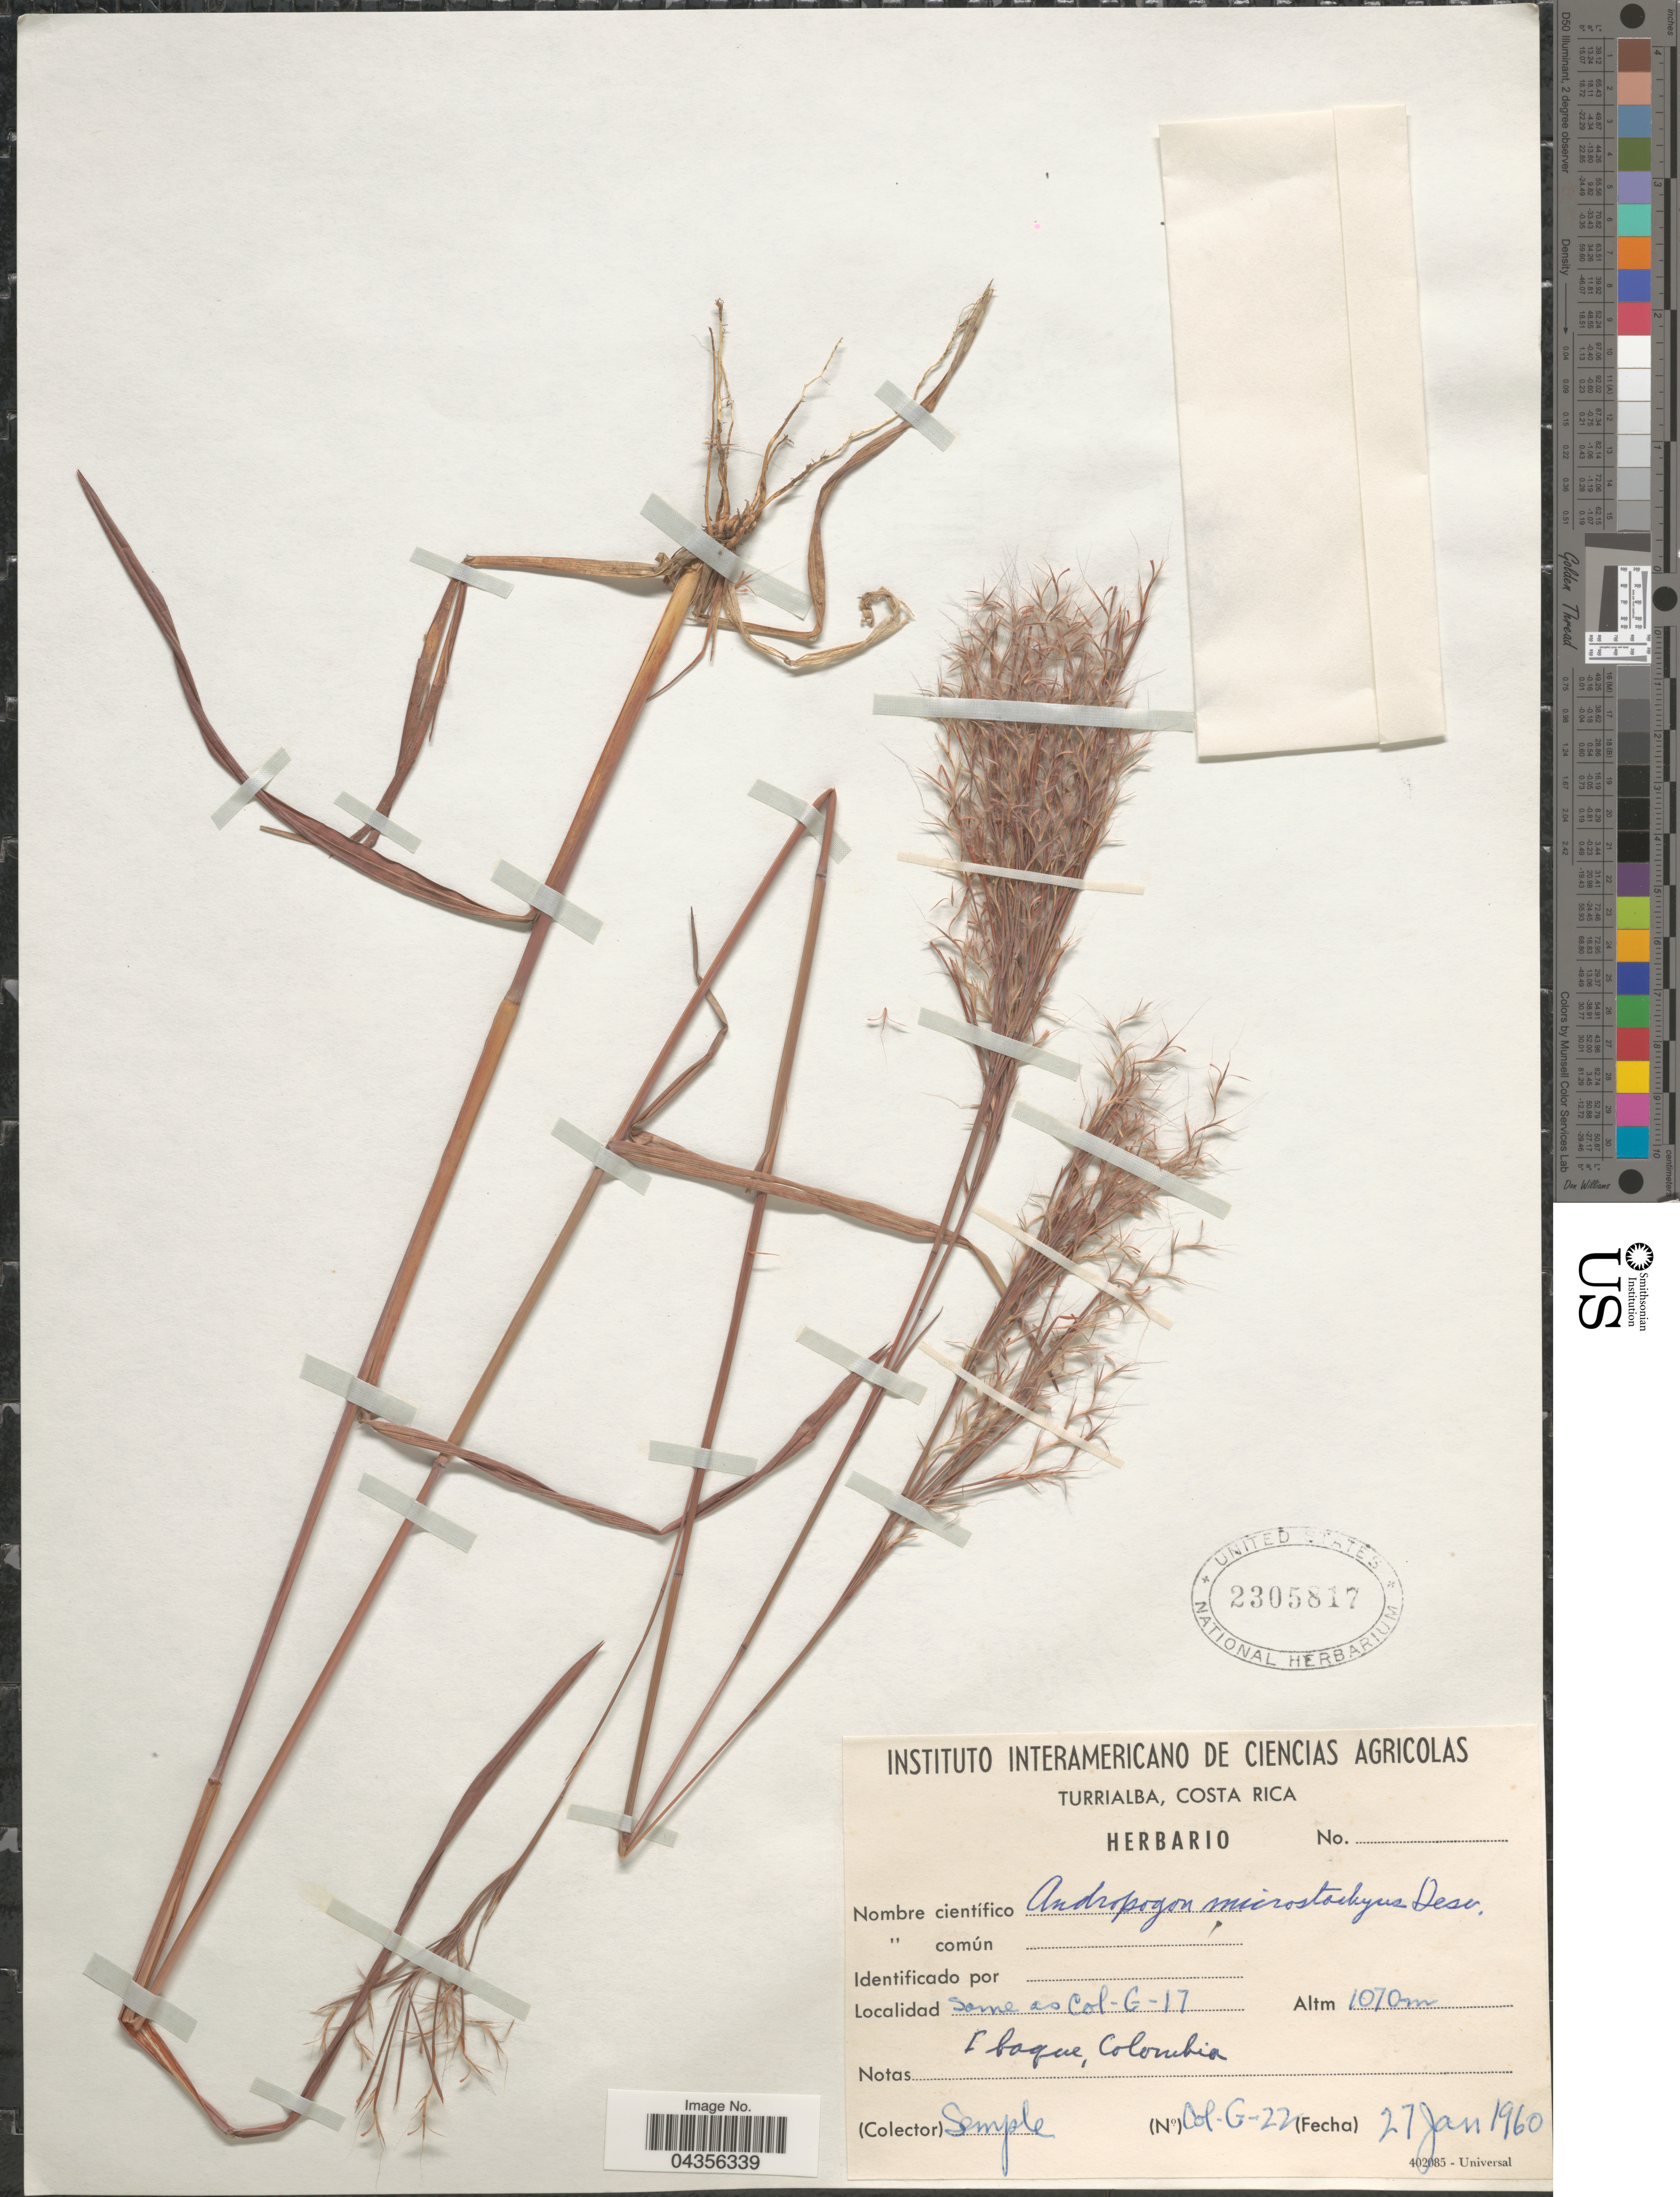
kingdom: Plantae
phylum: Tracheophyta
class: Liliopsida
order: Poales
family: Poaceae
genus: Schizachyrium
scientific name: Schizachyrium microstachyum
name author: (Desv. ex Ham.) Roseng. et al.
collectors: Semple, --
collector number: Col-G-22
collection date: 1960-01-27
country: Colombia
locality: Ibagué.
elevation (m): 1070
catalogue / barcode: US 2305817